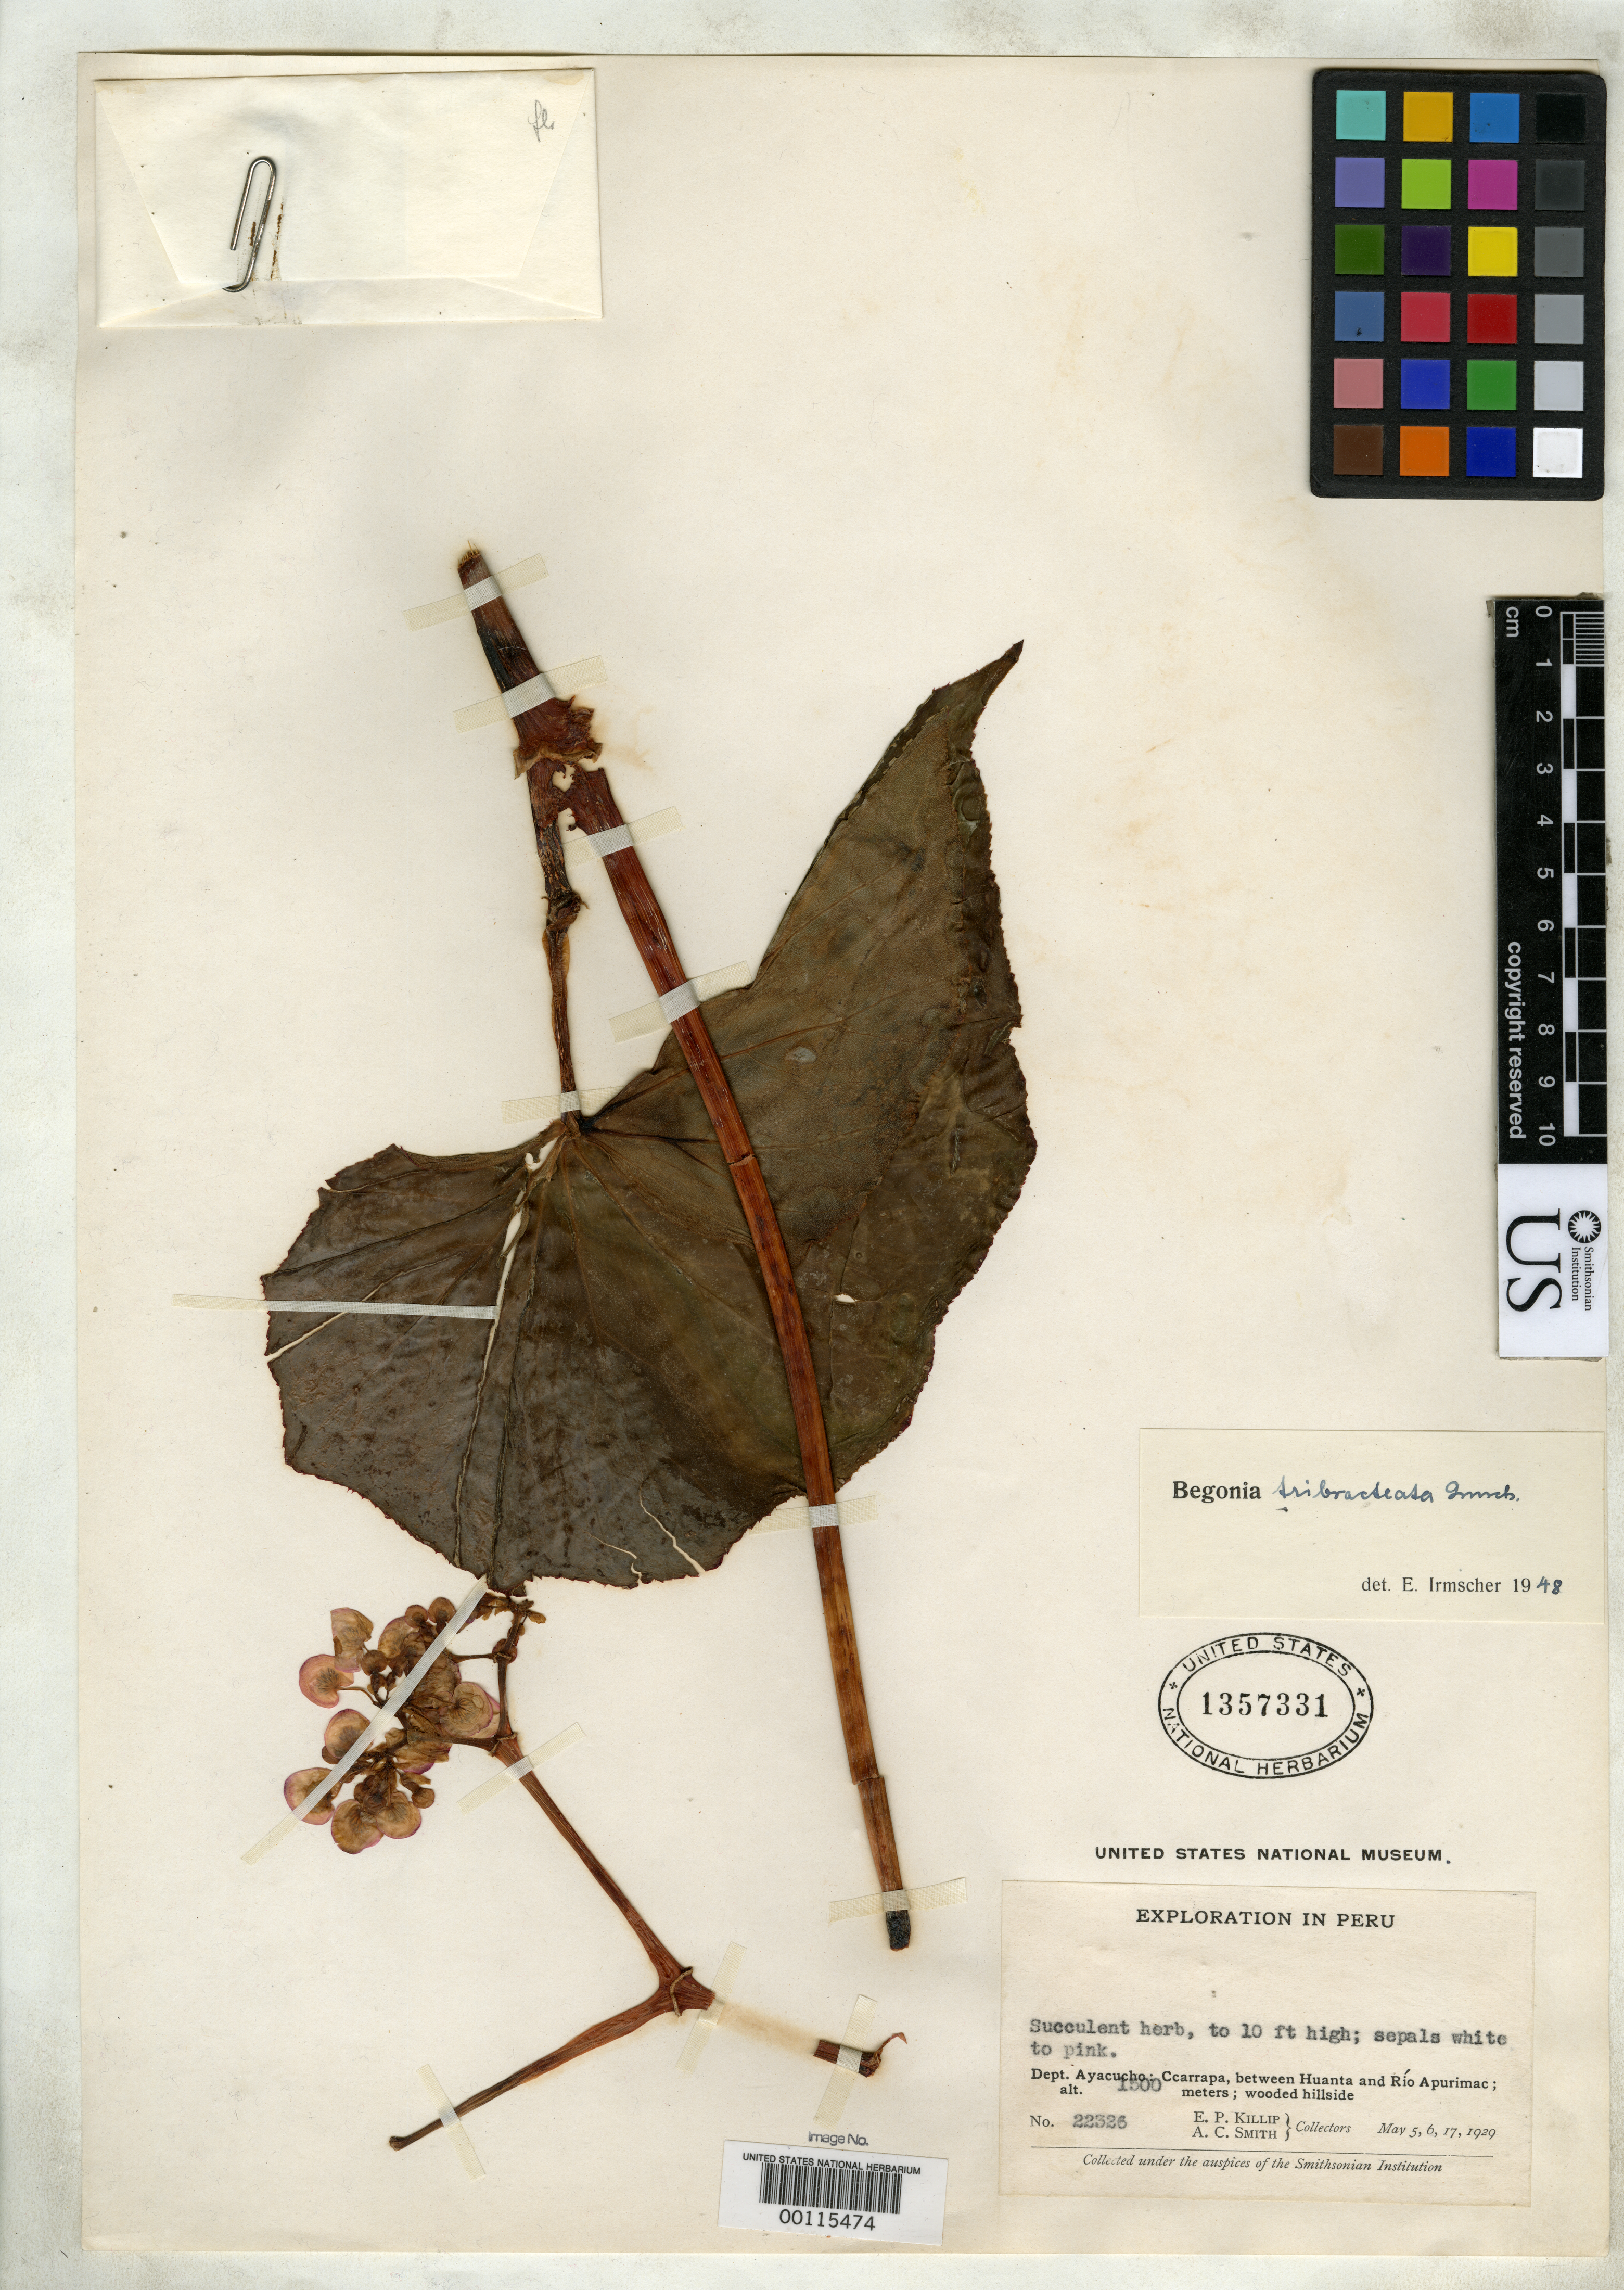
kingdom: Plantae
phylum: Tracheophyta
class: Magnoliopsida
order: Cucurbitales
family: Begoniaceae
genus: Begonia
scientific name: Begonia tribracteata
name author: Irmsch.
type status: Type Collection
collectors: E. P. Killip & A. C. Smith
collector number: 22326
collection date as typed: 05 May 1929 to 17 May 1929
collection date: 1929-05-05/1929-05-17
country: Peru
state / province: Ayacucho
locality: Ccarrapa, between Huanta and Río Apurímac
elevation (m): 1300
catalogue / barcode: US 1357331